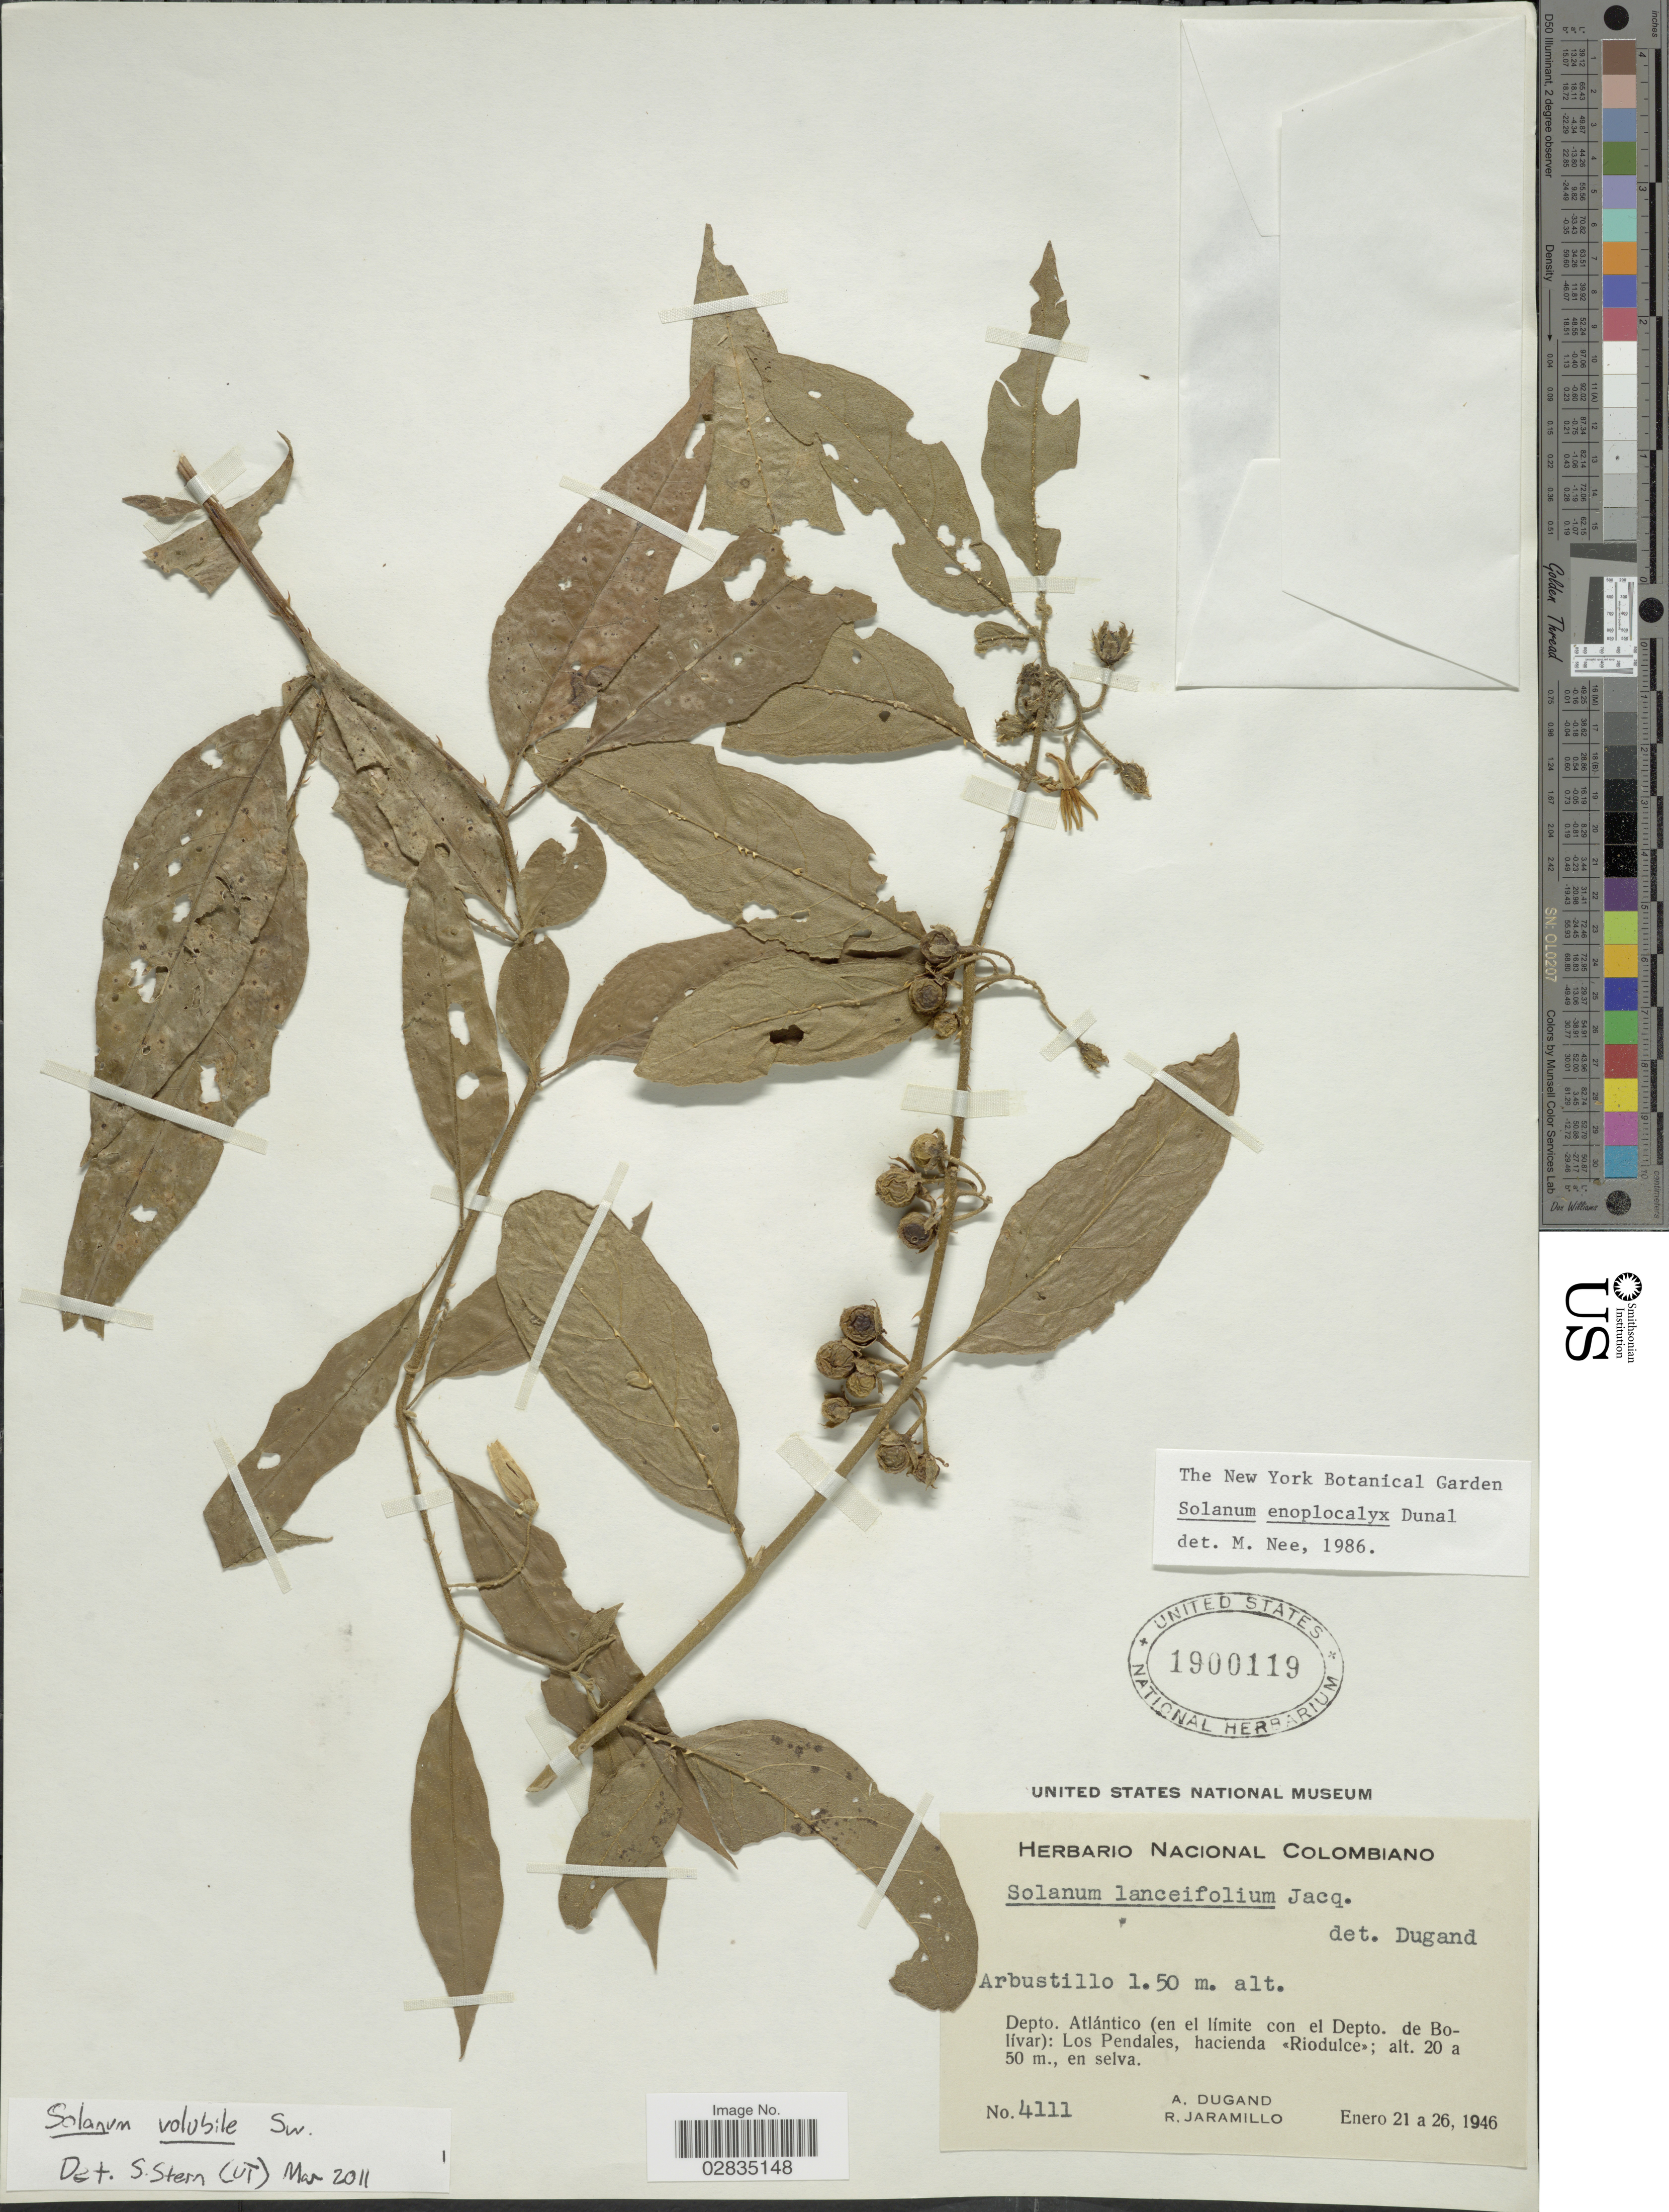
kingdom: Plantae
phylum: Tracheophyta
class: Magnoliopsida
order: Solanales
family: Solanaceae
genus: Solanum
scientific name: Solanum volubile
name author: Sw.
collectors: A. Dugand & R. Jaramillo M.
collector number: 4111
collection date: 1946-01-21/1946-01-26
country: Colombia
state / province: Atlántico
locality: Depto. Atlántico (en el límite con el Depto. de Bolívar): Los Pendales, hacienda Riodulce.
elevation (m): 20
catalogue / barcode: US 1900119